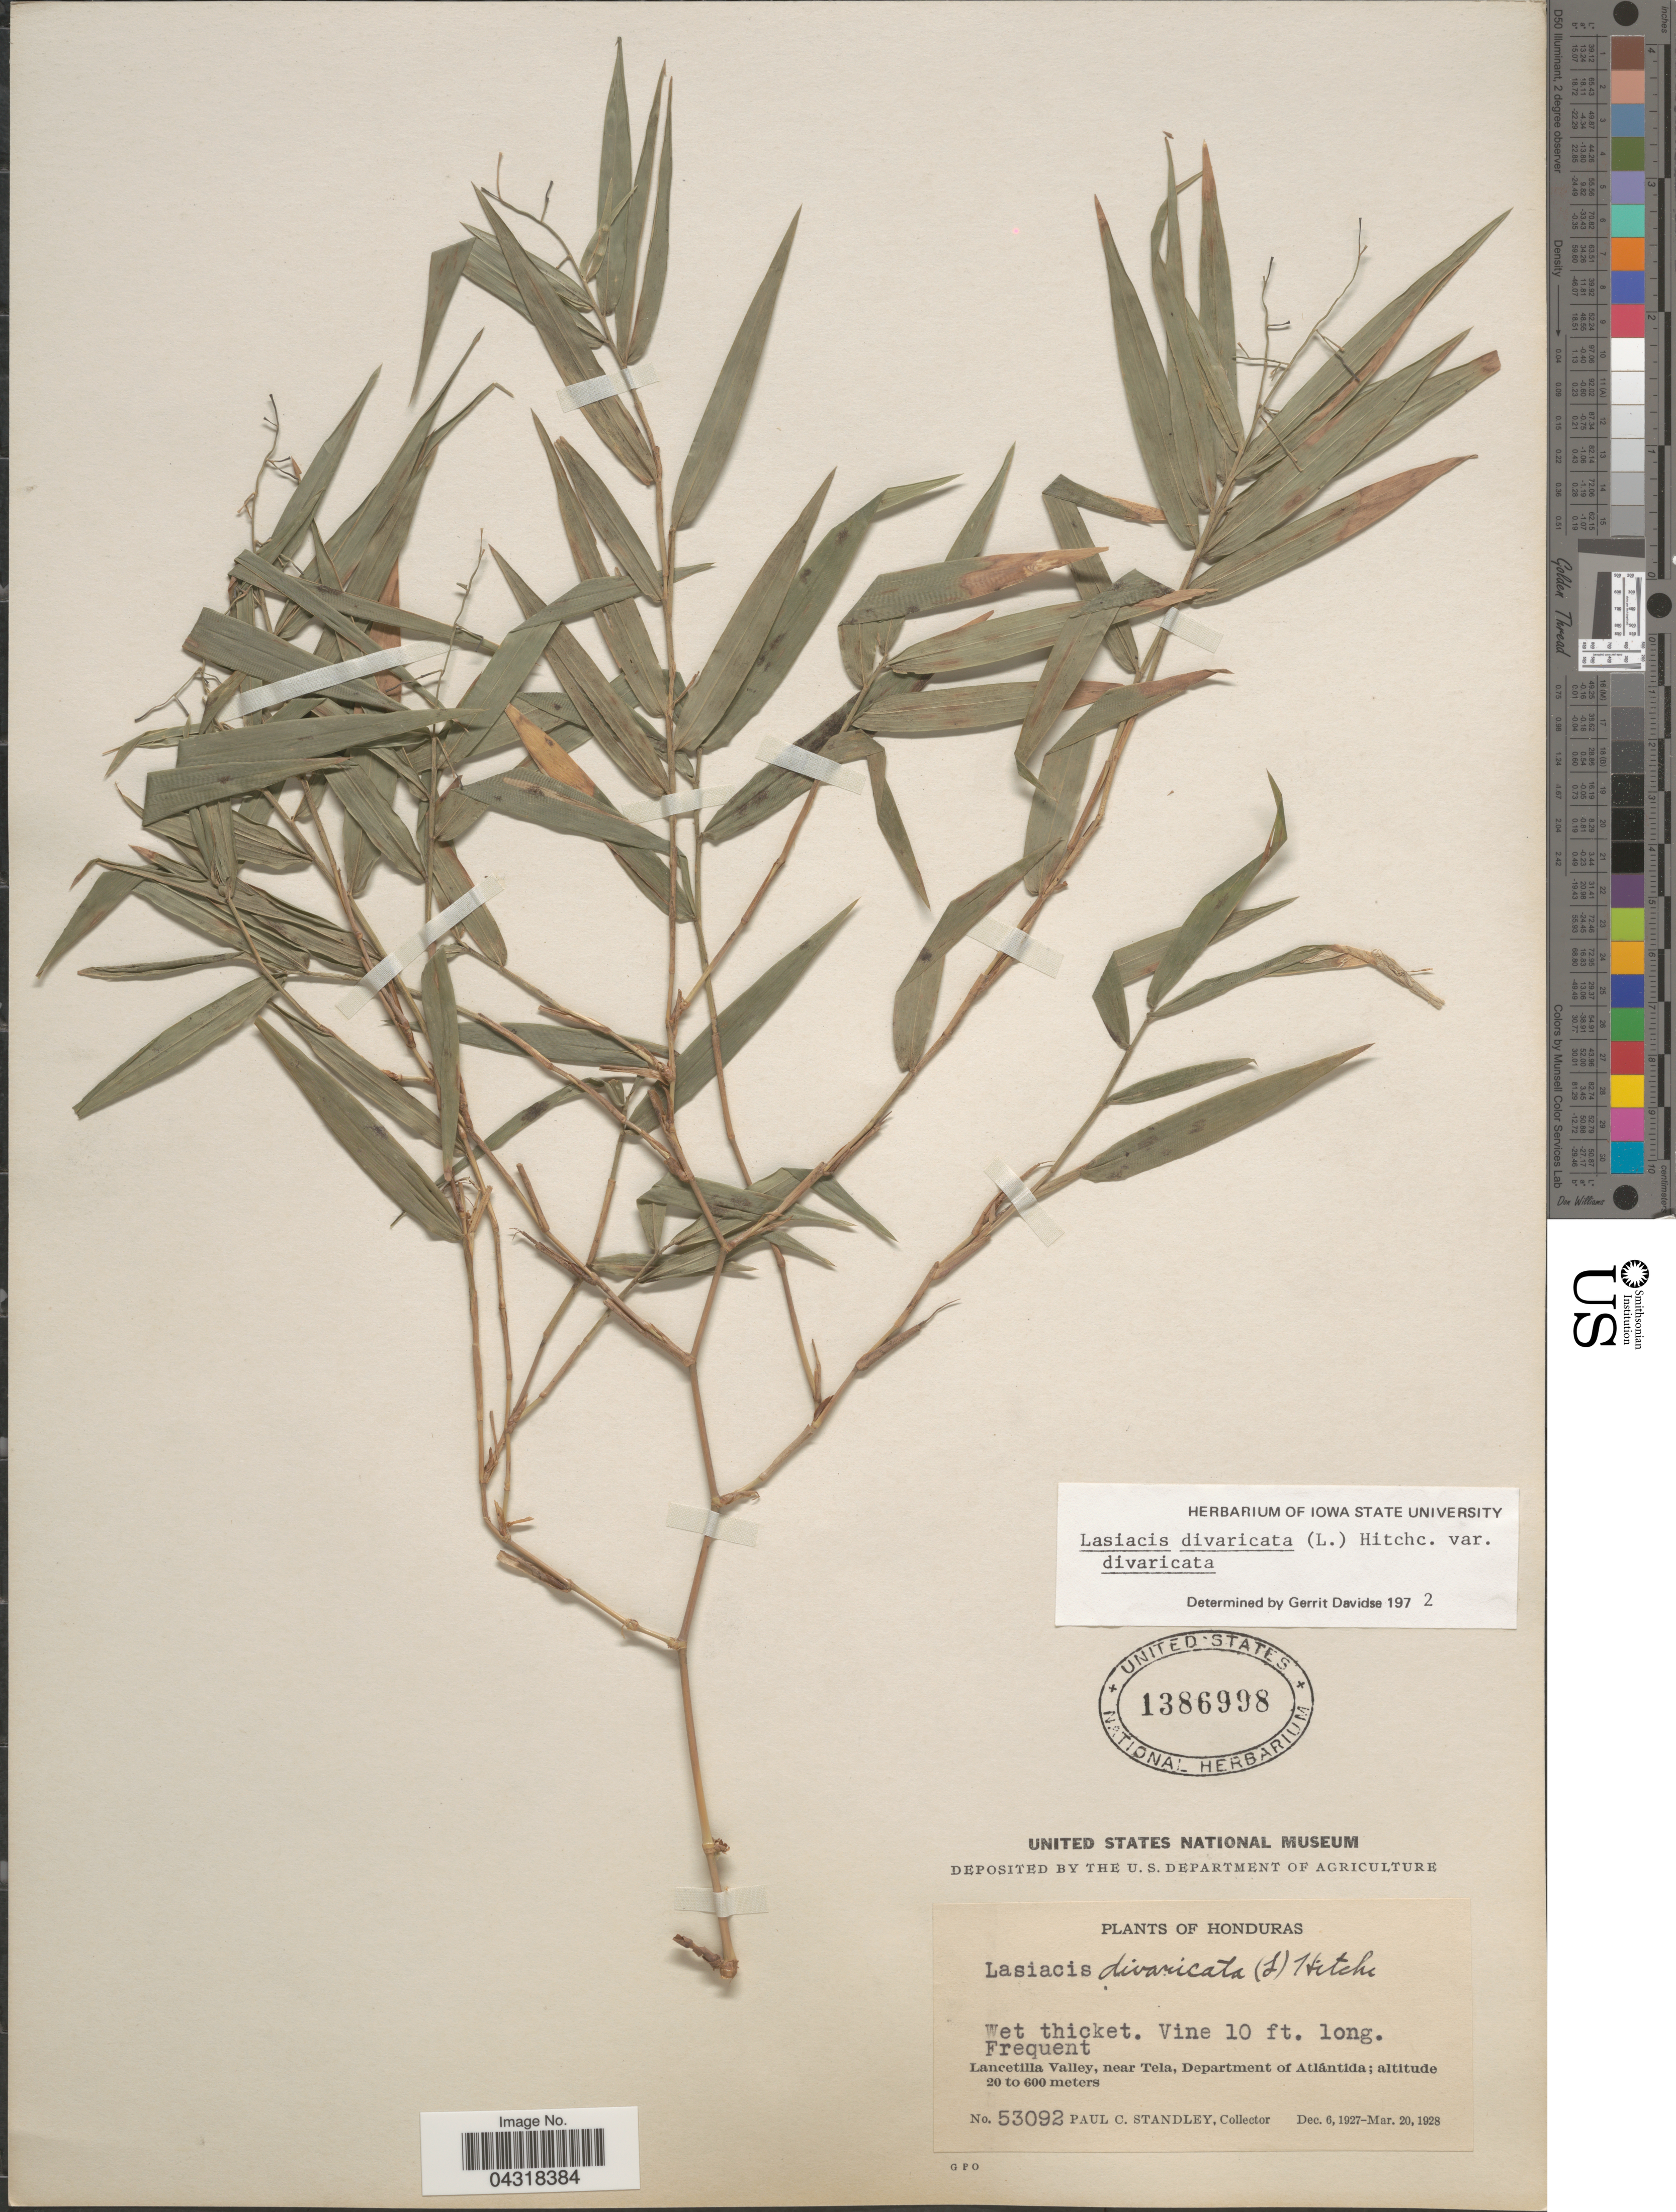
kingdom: Plantae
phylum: Tracheophyta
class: Liliopsida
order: Poales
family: Poaceae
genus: Lasiacis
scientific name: Lasiacis divaricata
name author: (L.) Hitchc.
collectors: P. C. Standley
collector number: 53092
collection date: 1927-12-06/1928-03-20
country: Honduras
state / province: Atlantida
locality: Lancetilla Valley, near Tela, Department of Atlántida.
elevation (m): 20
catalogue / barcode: US 1386998